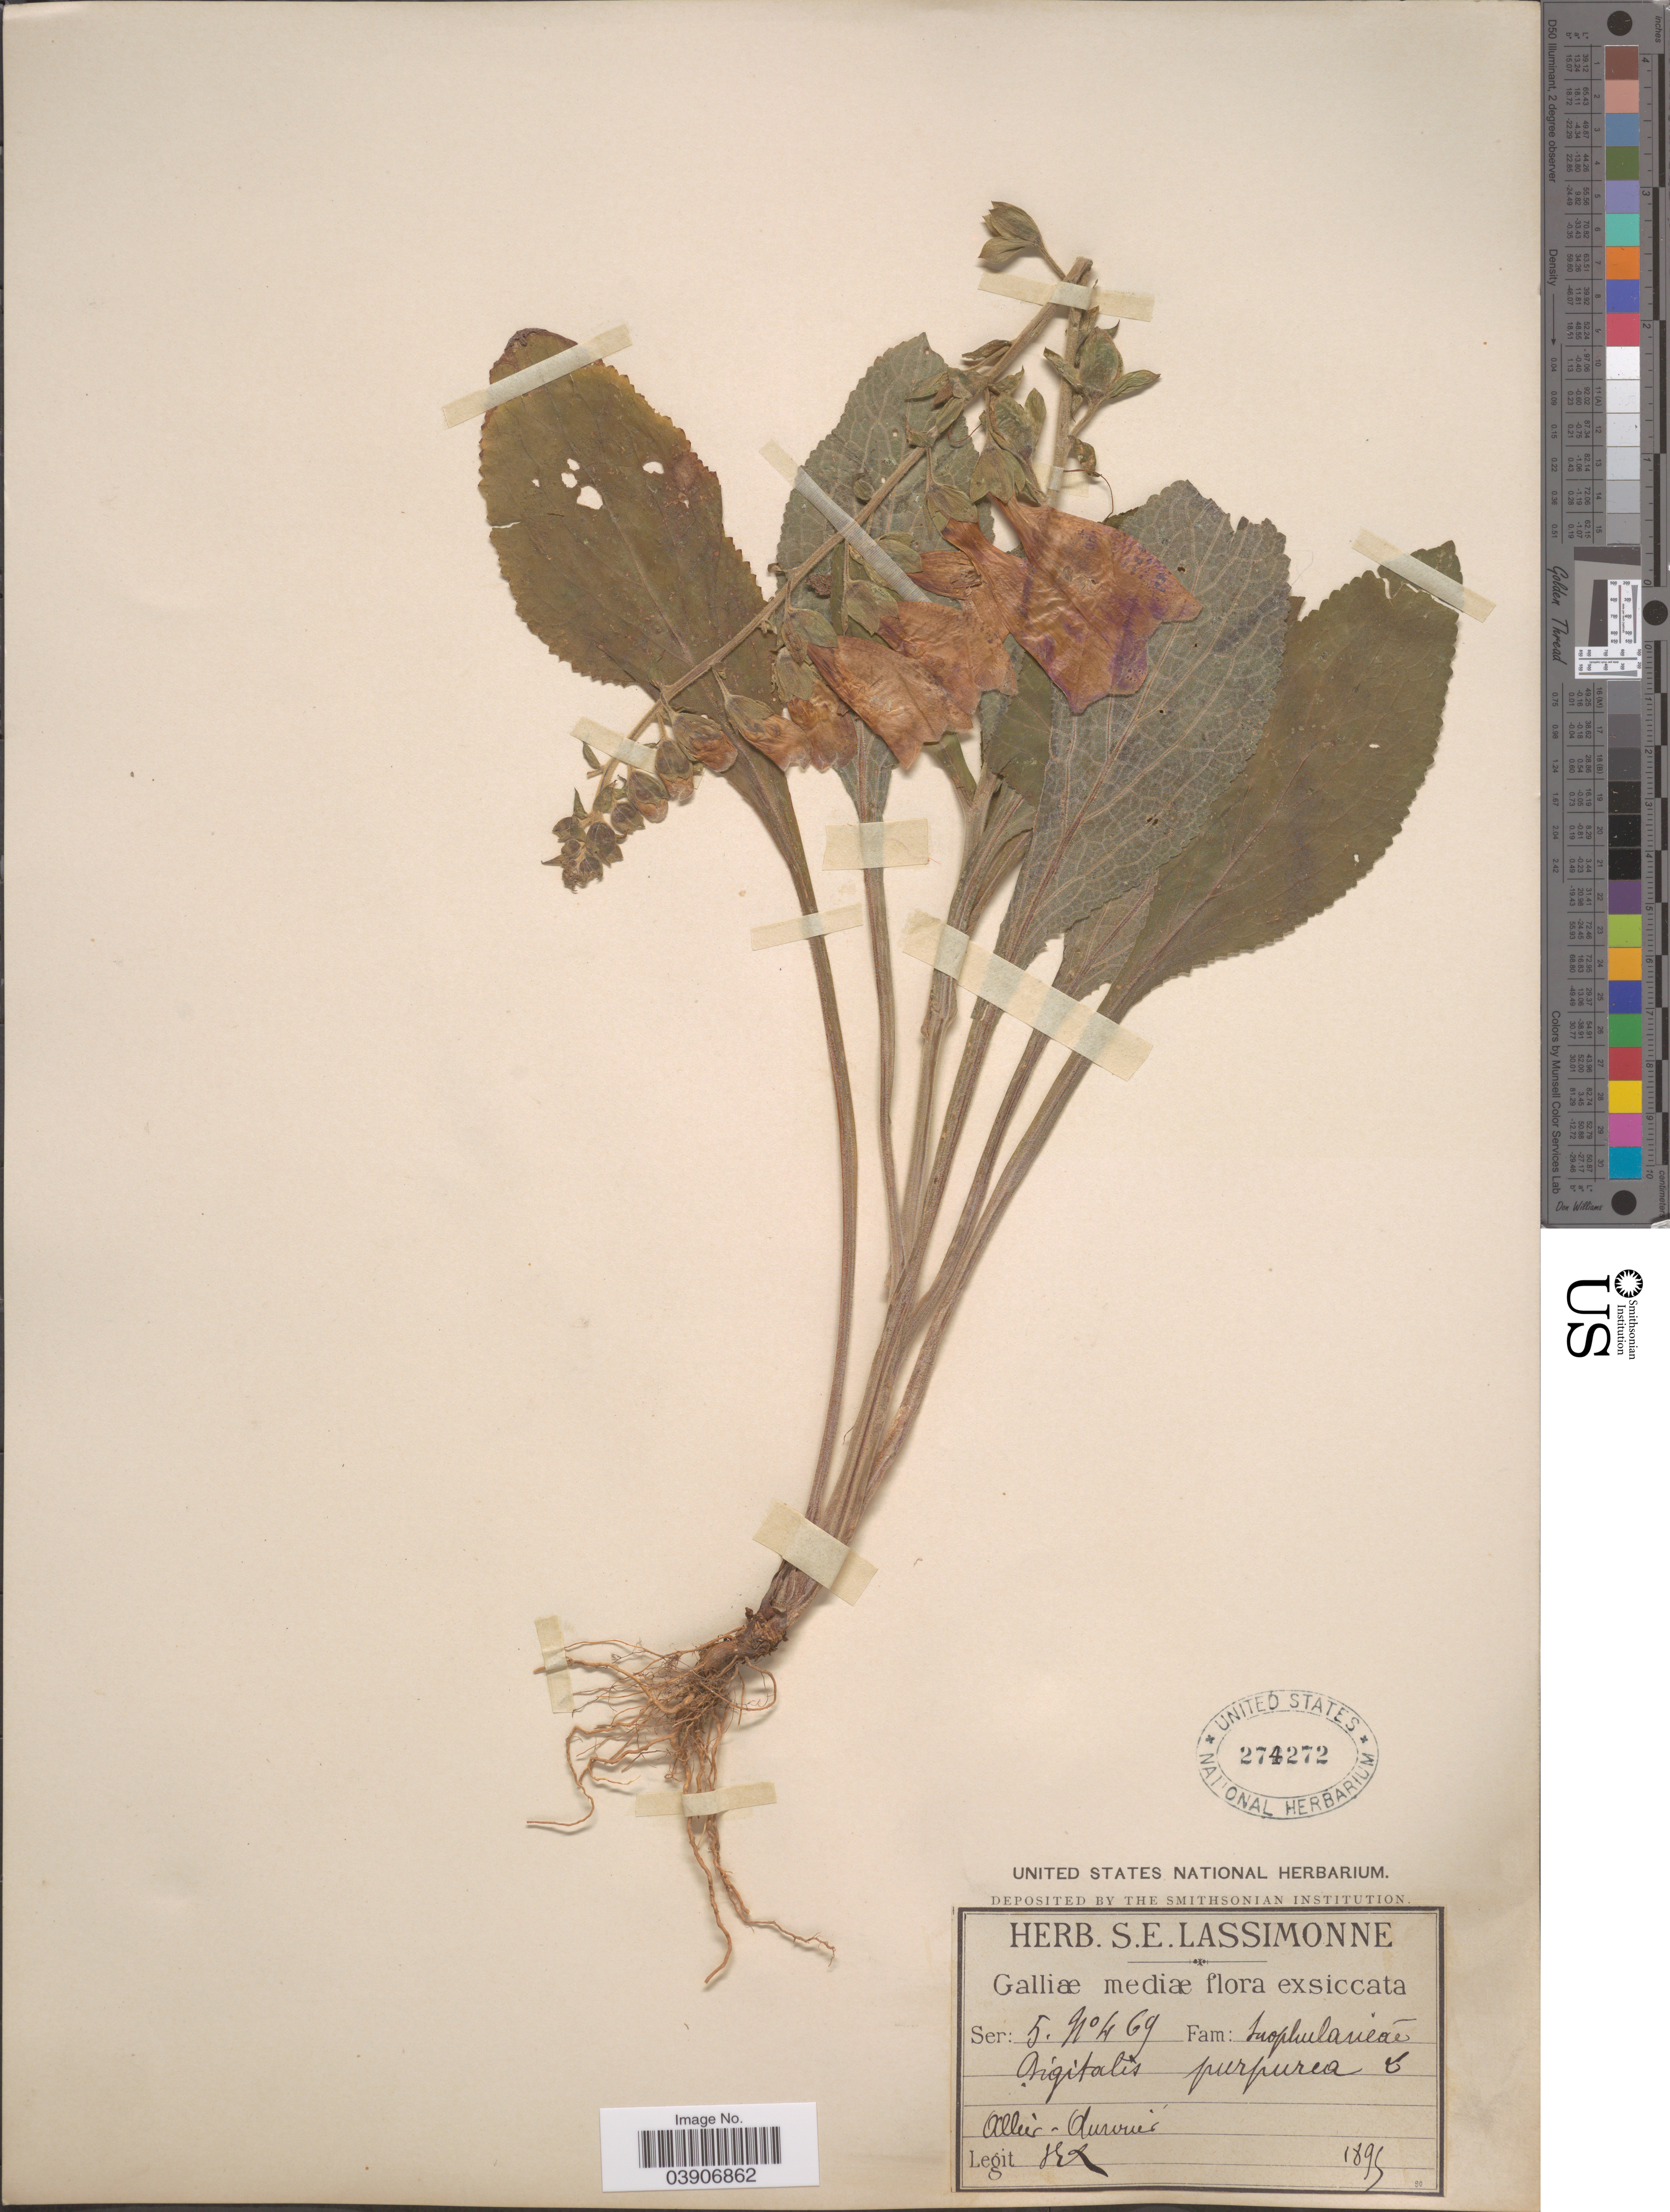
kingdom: Plantae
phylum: Tracheophyta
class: Magnoliopsida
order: Lamiales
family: Plantaginaceae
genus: Digitalis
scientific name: Digitalis purpurea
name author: L.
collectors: S. Lassimonne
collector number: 469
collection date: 1895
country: France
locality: Galliæ mediæ. Allée - Aurouër.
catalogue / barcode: US 274272